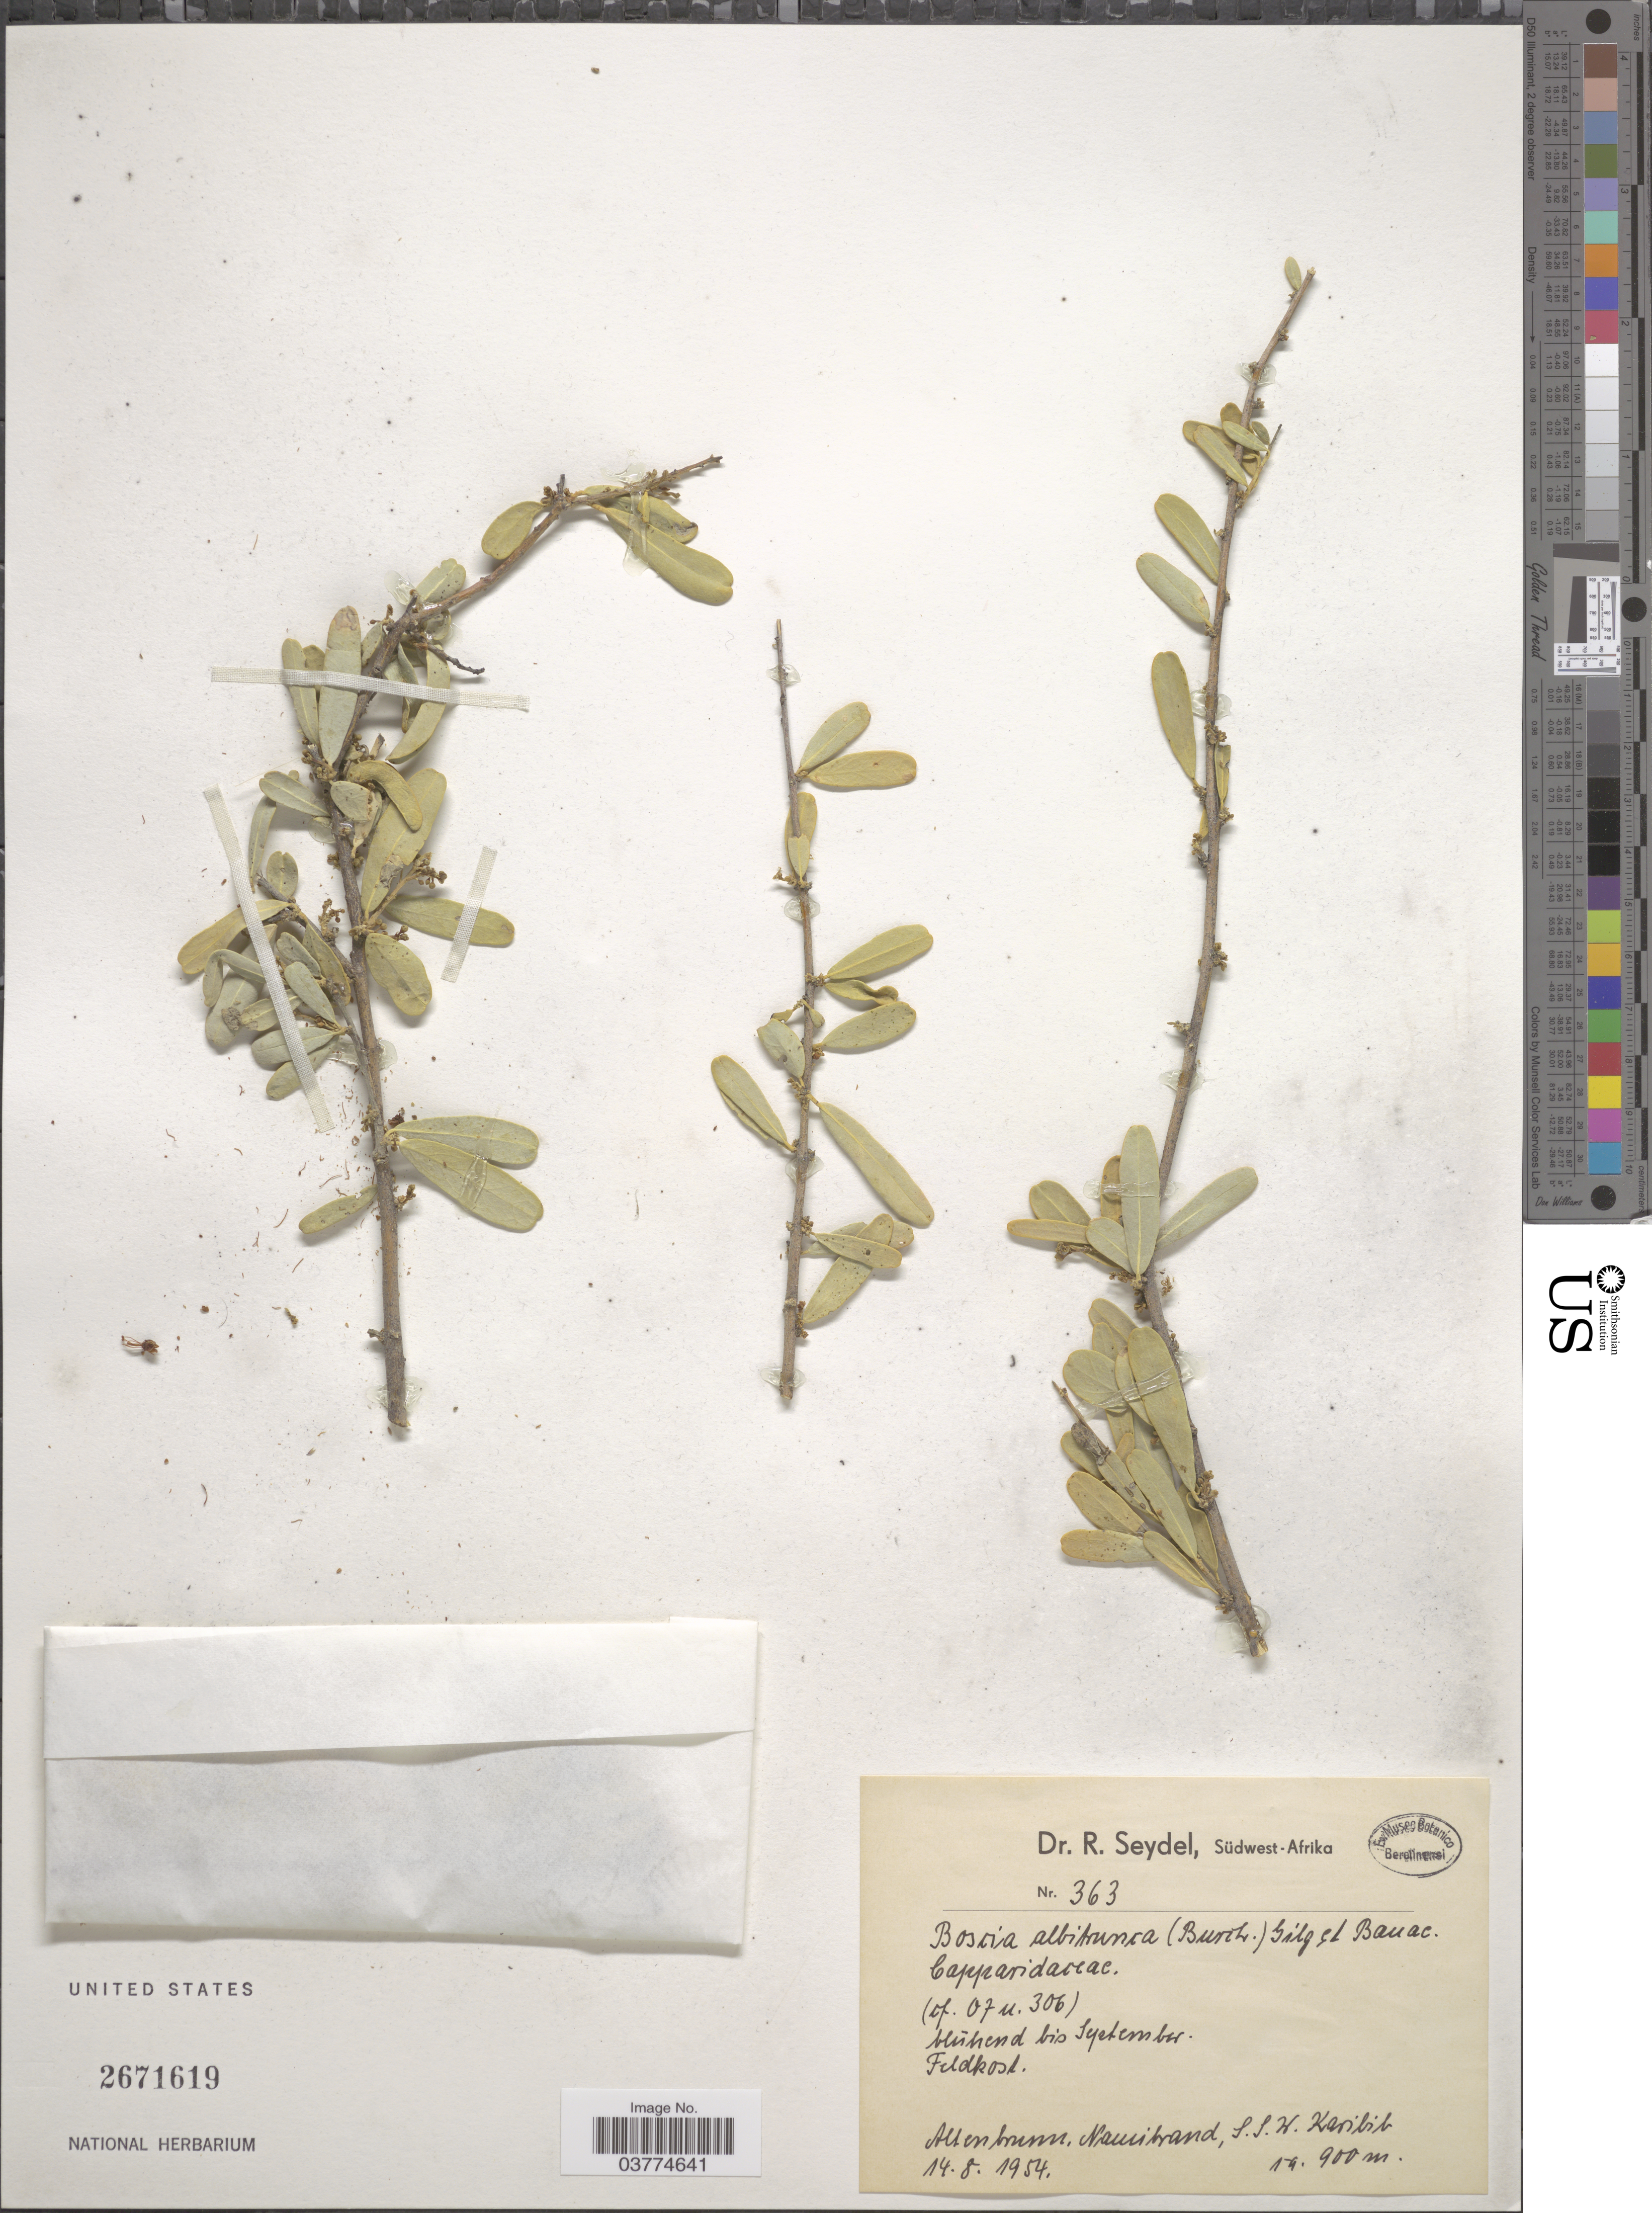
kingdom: Plantae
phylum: Tracheophyta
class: Magnoliopsida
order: Brassicales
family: Capparaceae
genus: Boscia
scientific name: Boscia albitrunca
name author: (Burch.) Gilg & Gilg-Ben.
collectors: R. Seydel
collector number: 363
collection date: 1954-08-14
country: Namibia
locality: Südwest-Afrika. Feldkost. Allenbrunn, Namibrand, S.S.W. Karibib.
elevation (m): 900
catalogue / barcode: US 2671619